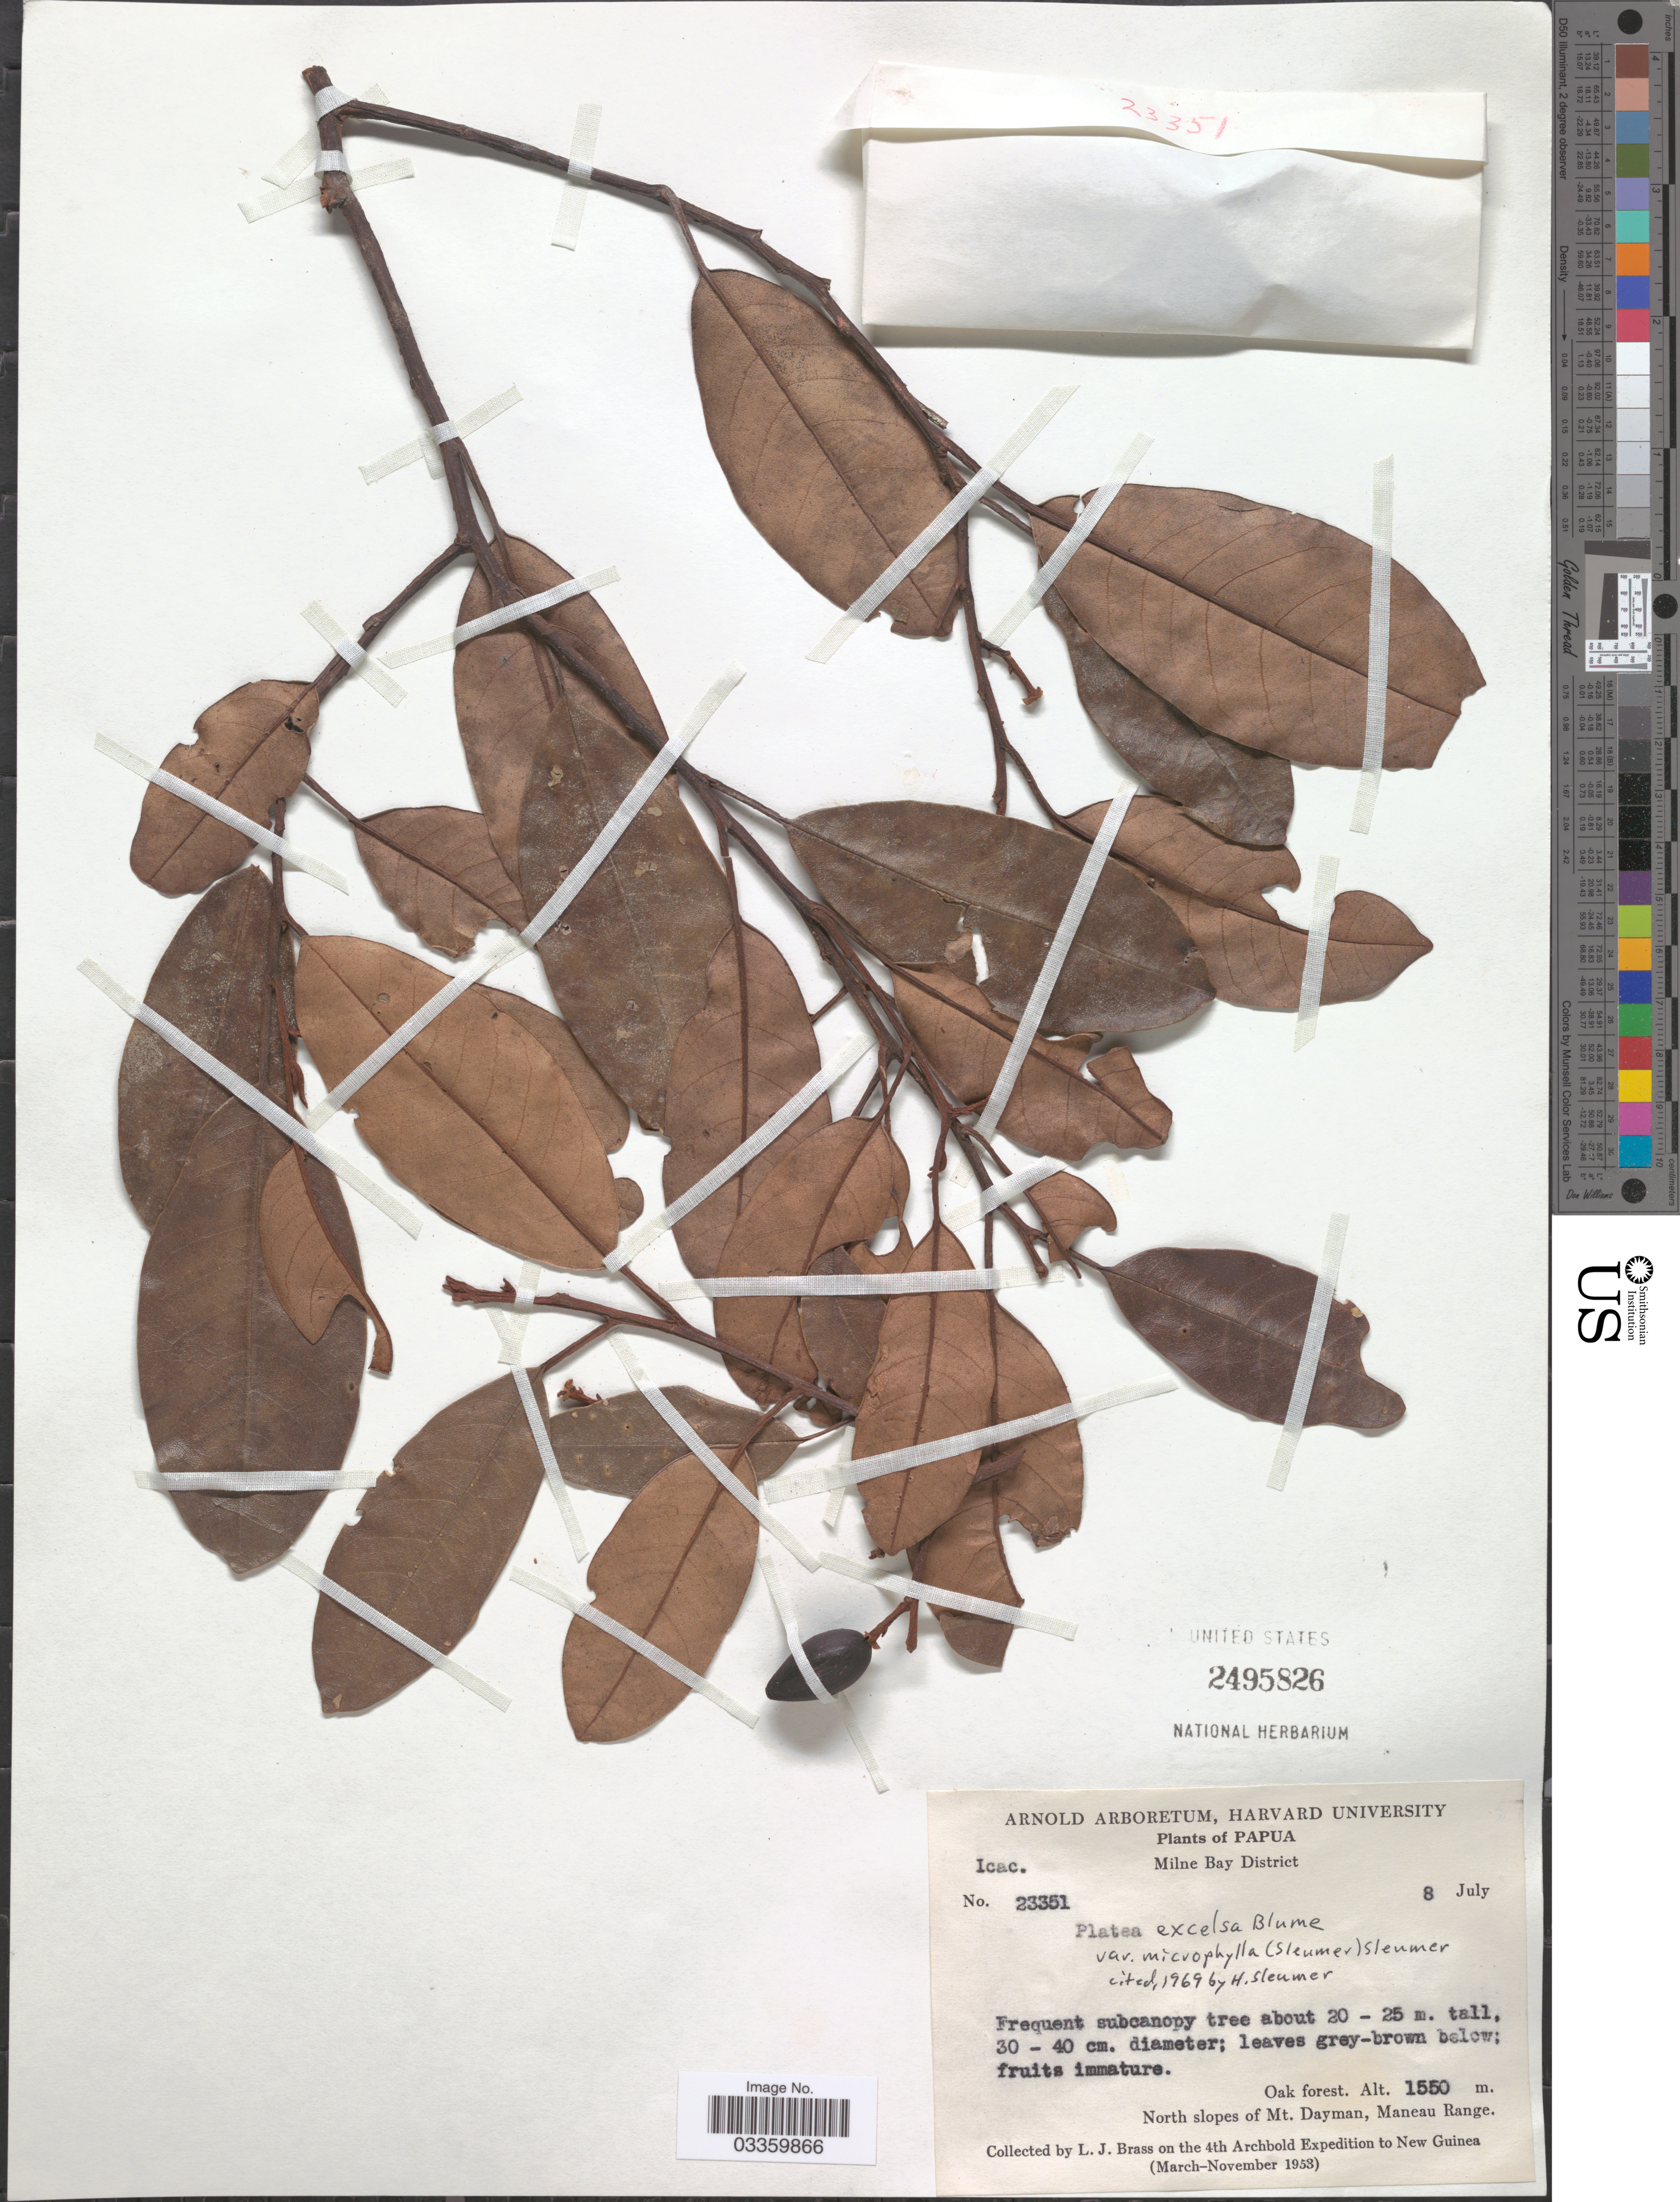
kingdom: Plantae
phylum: Tracheophyta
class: Magnoliopsida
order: Metteniusales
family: Metteniusaceae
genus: Platea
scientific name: Platea excelsa var. microphylla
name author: (Sleumer) Sleumer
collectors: L. J. Brass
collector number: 23351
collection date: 1953-07-08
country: Papua New Guinea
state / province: Milne Bay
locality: Papua. Milne Bay District. Oak forest. North slopes of Mt. Dayman, Maneau Range.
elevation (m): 1550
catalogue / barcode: US 2495826